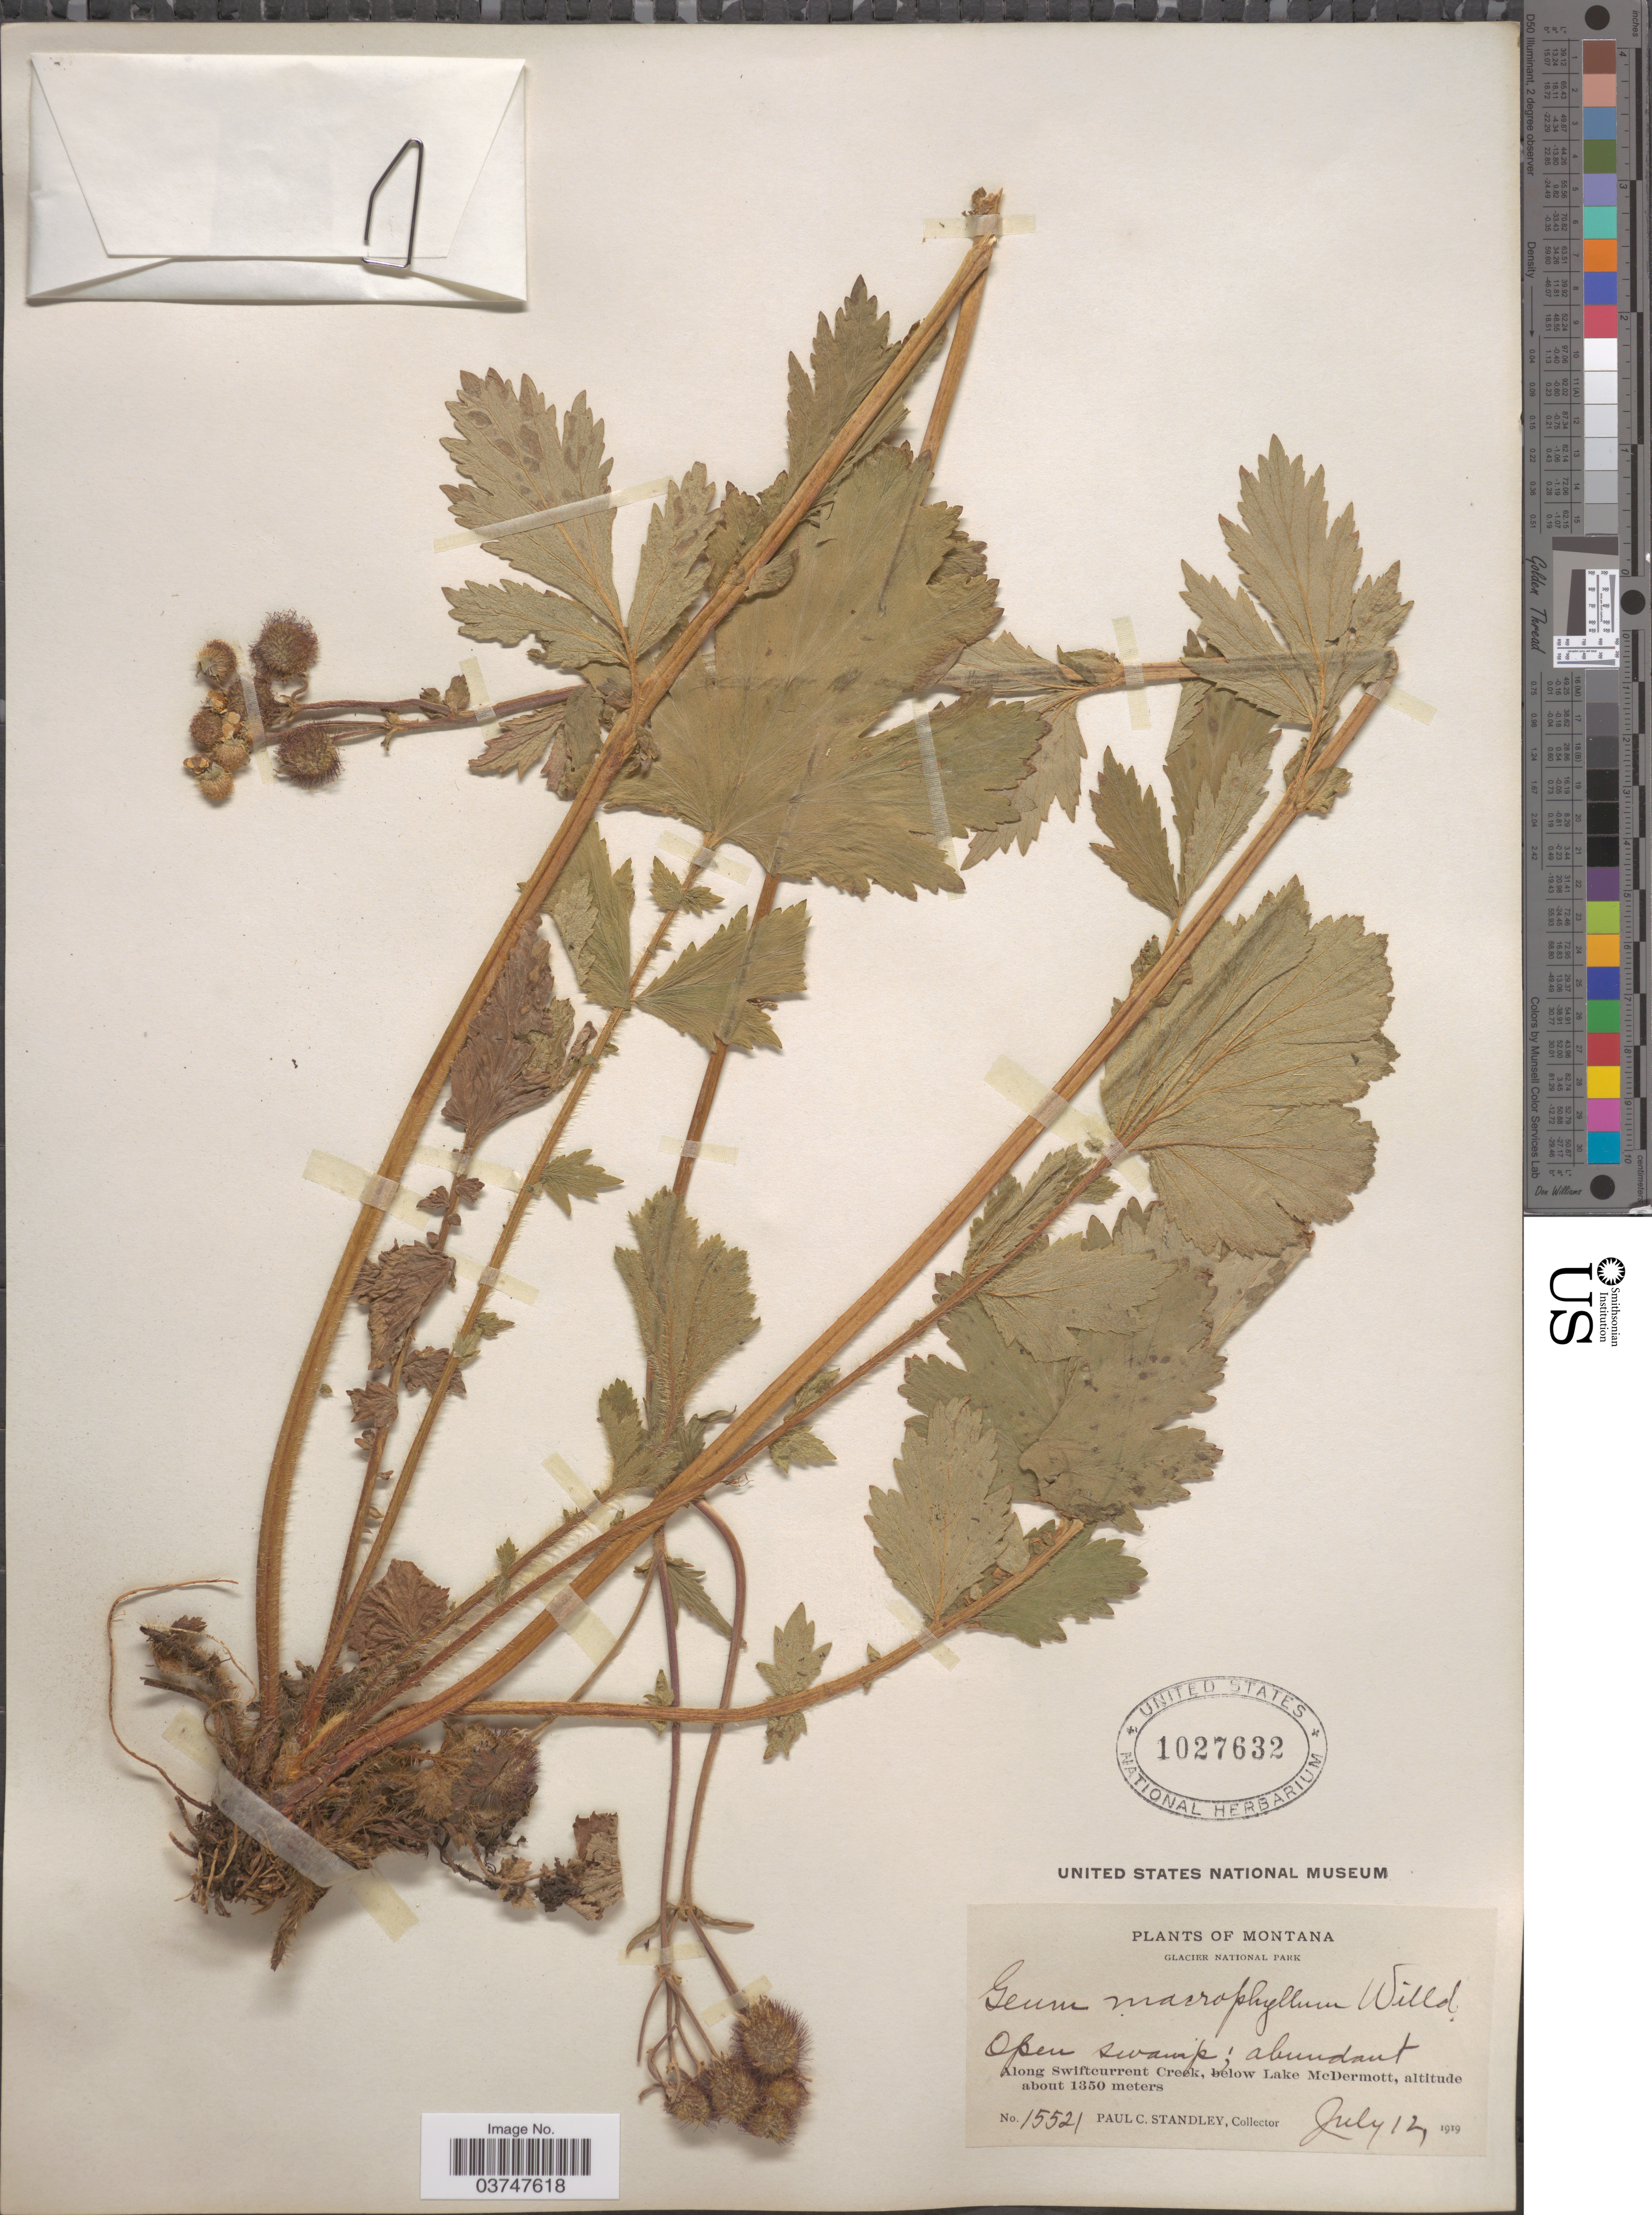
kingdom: Plantae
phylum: Tracheophyta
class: Magnoliopsida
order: Rosales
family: Rosaceae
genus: Geum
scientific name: Geum macrophyllum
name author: Willd.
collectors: P. C. Standley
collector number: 15521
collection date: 1919-07-12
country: United States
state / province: Montana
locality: Glacier National Park. Open swamp. Along Swiftcurrent Creek, below Lake McDermott.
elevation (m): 1350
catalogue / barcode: US 1027632